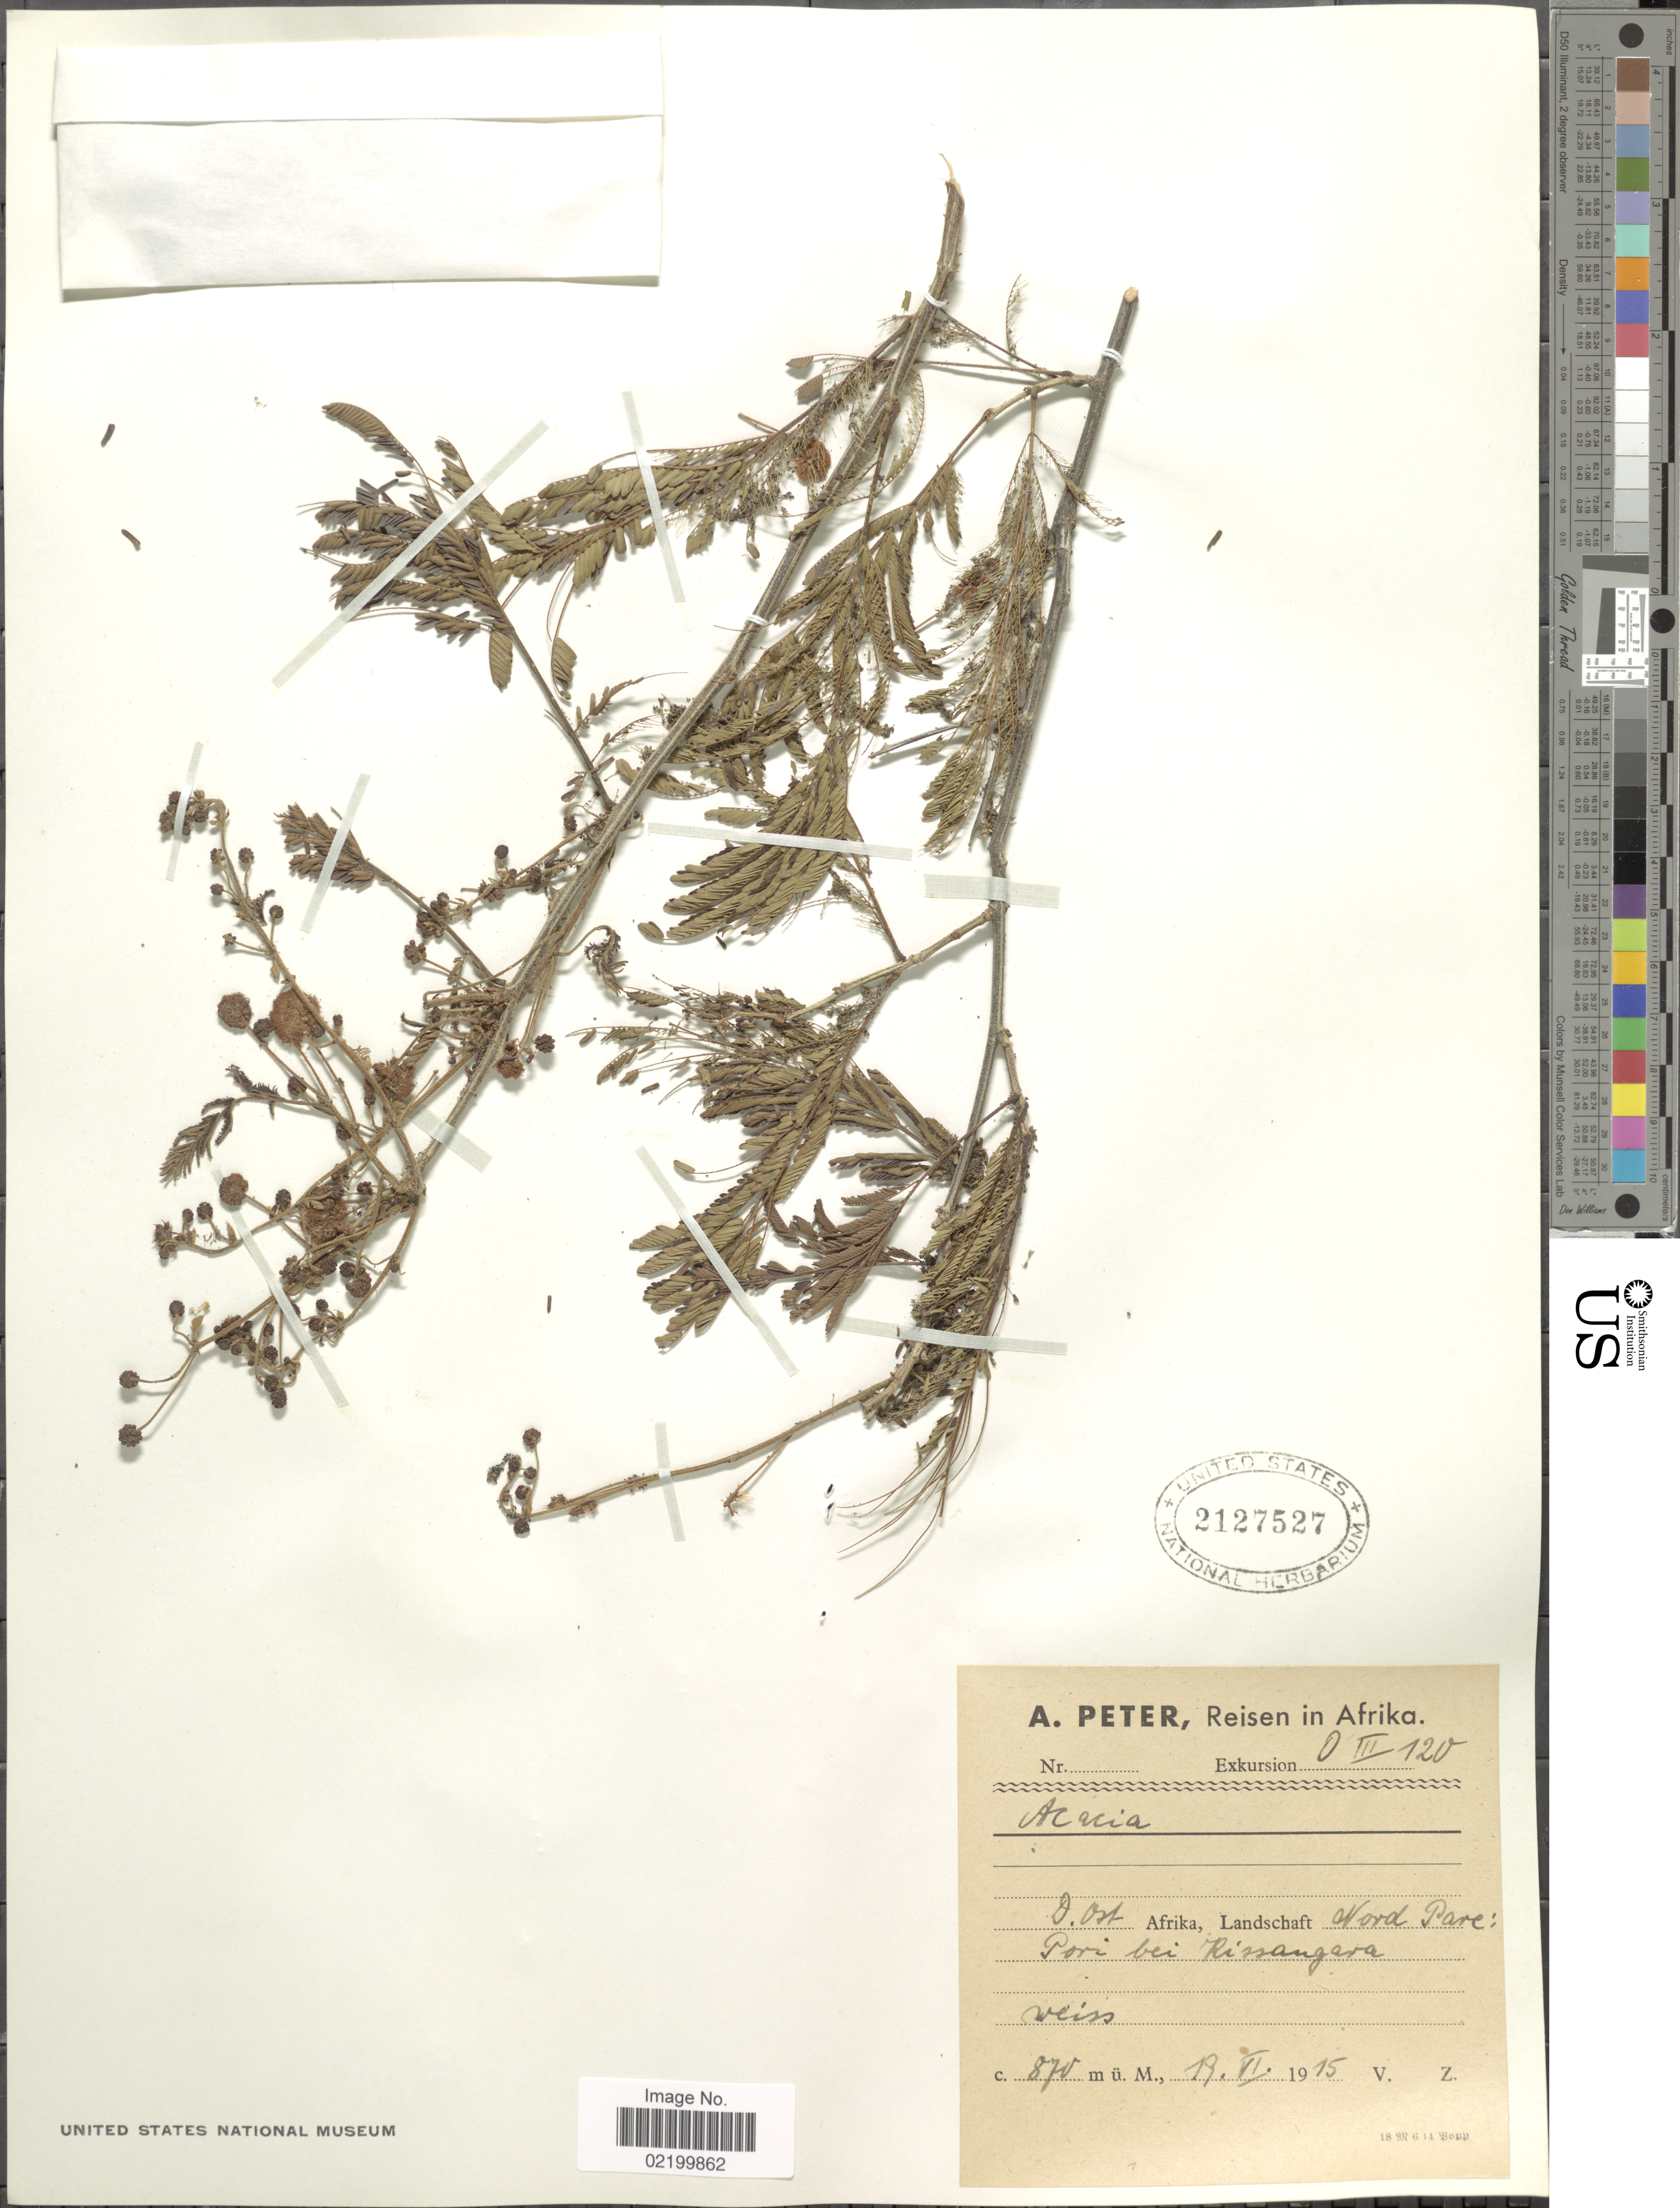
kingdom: Plantae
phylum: Tracheophyta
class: Magnoliopsida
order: Fabales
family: Fabaceae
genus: Acacia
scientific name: Acacia sp.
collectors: A. Peter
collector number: OIII120?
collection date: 1915-06-19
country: Tanzania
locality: D. Ost Afrika, Landschaft Nord Pare: Pori bei Kissangara.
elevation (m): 870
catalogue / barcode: US 2127527